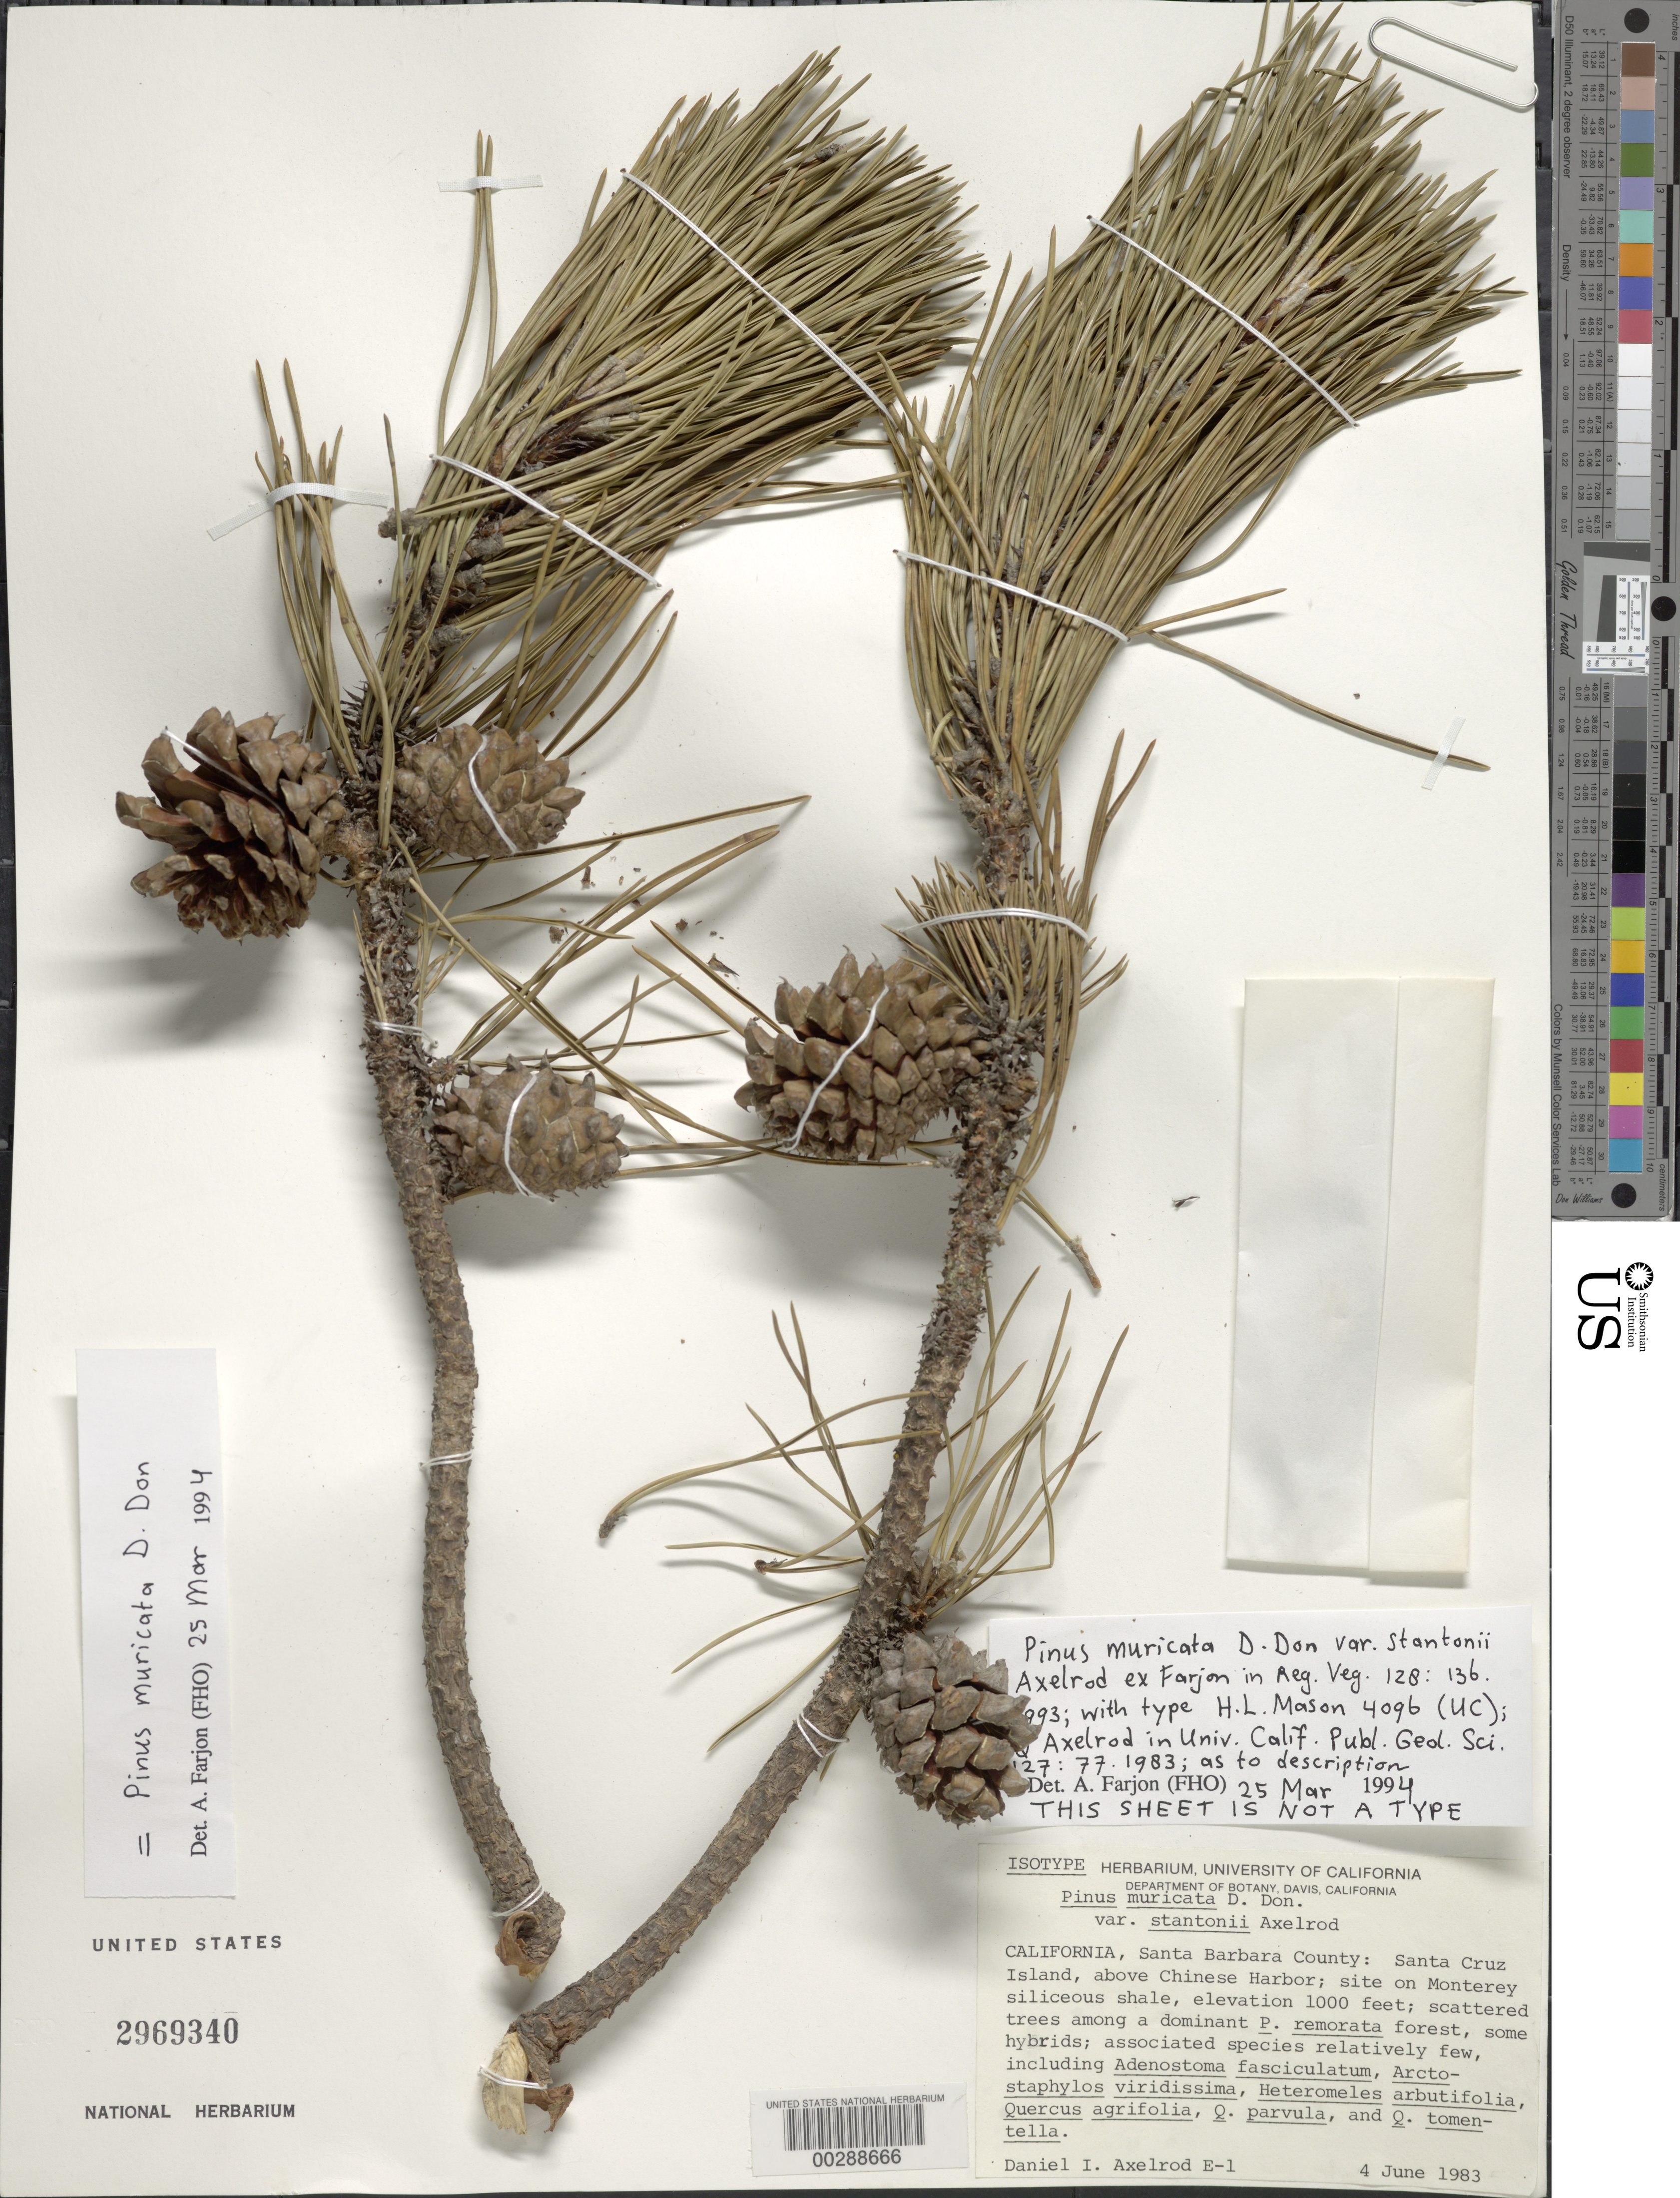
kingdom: Plantae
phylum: Tracheophyta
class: Pinopsida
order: Pinales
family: Pinaceae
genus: Pinus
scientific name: Pinus muricata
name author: D. Don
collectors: D. Axelrod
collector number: E-1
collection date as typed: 04 Jun 1983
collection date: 1983-06-04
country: United States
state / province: California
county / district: Santa Barbara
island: Santa Cruz Island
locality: Santa cruz island, above chinese harbor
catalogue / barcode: US 2969340